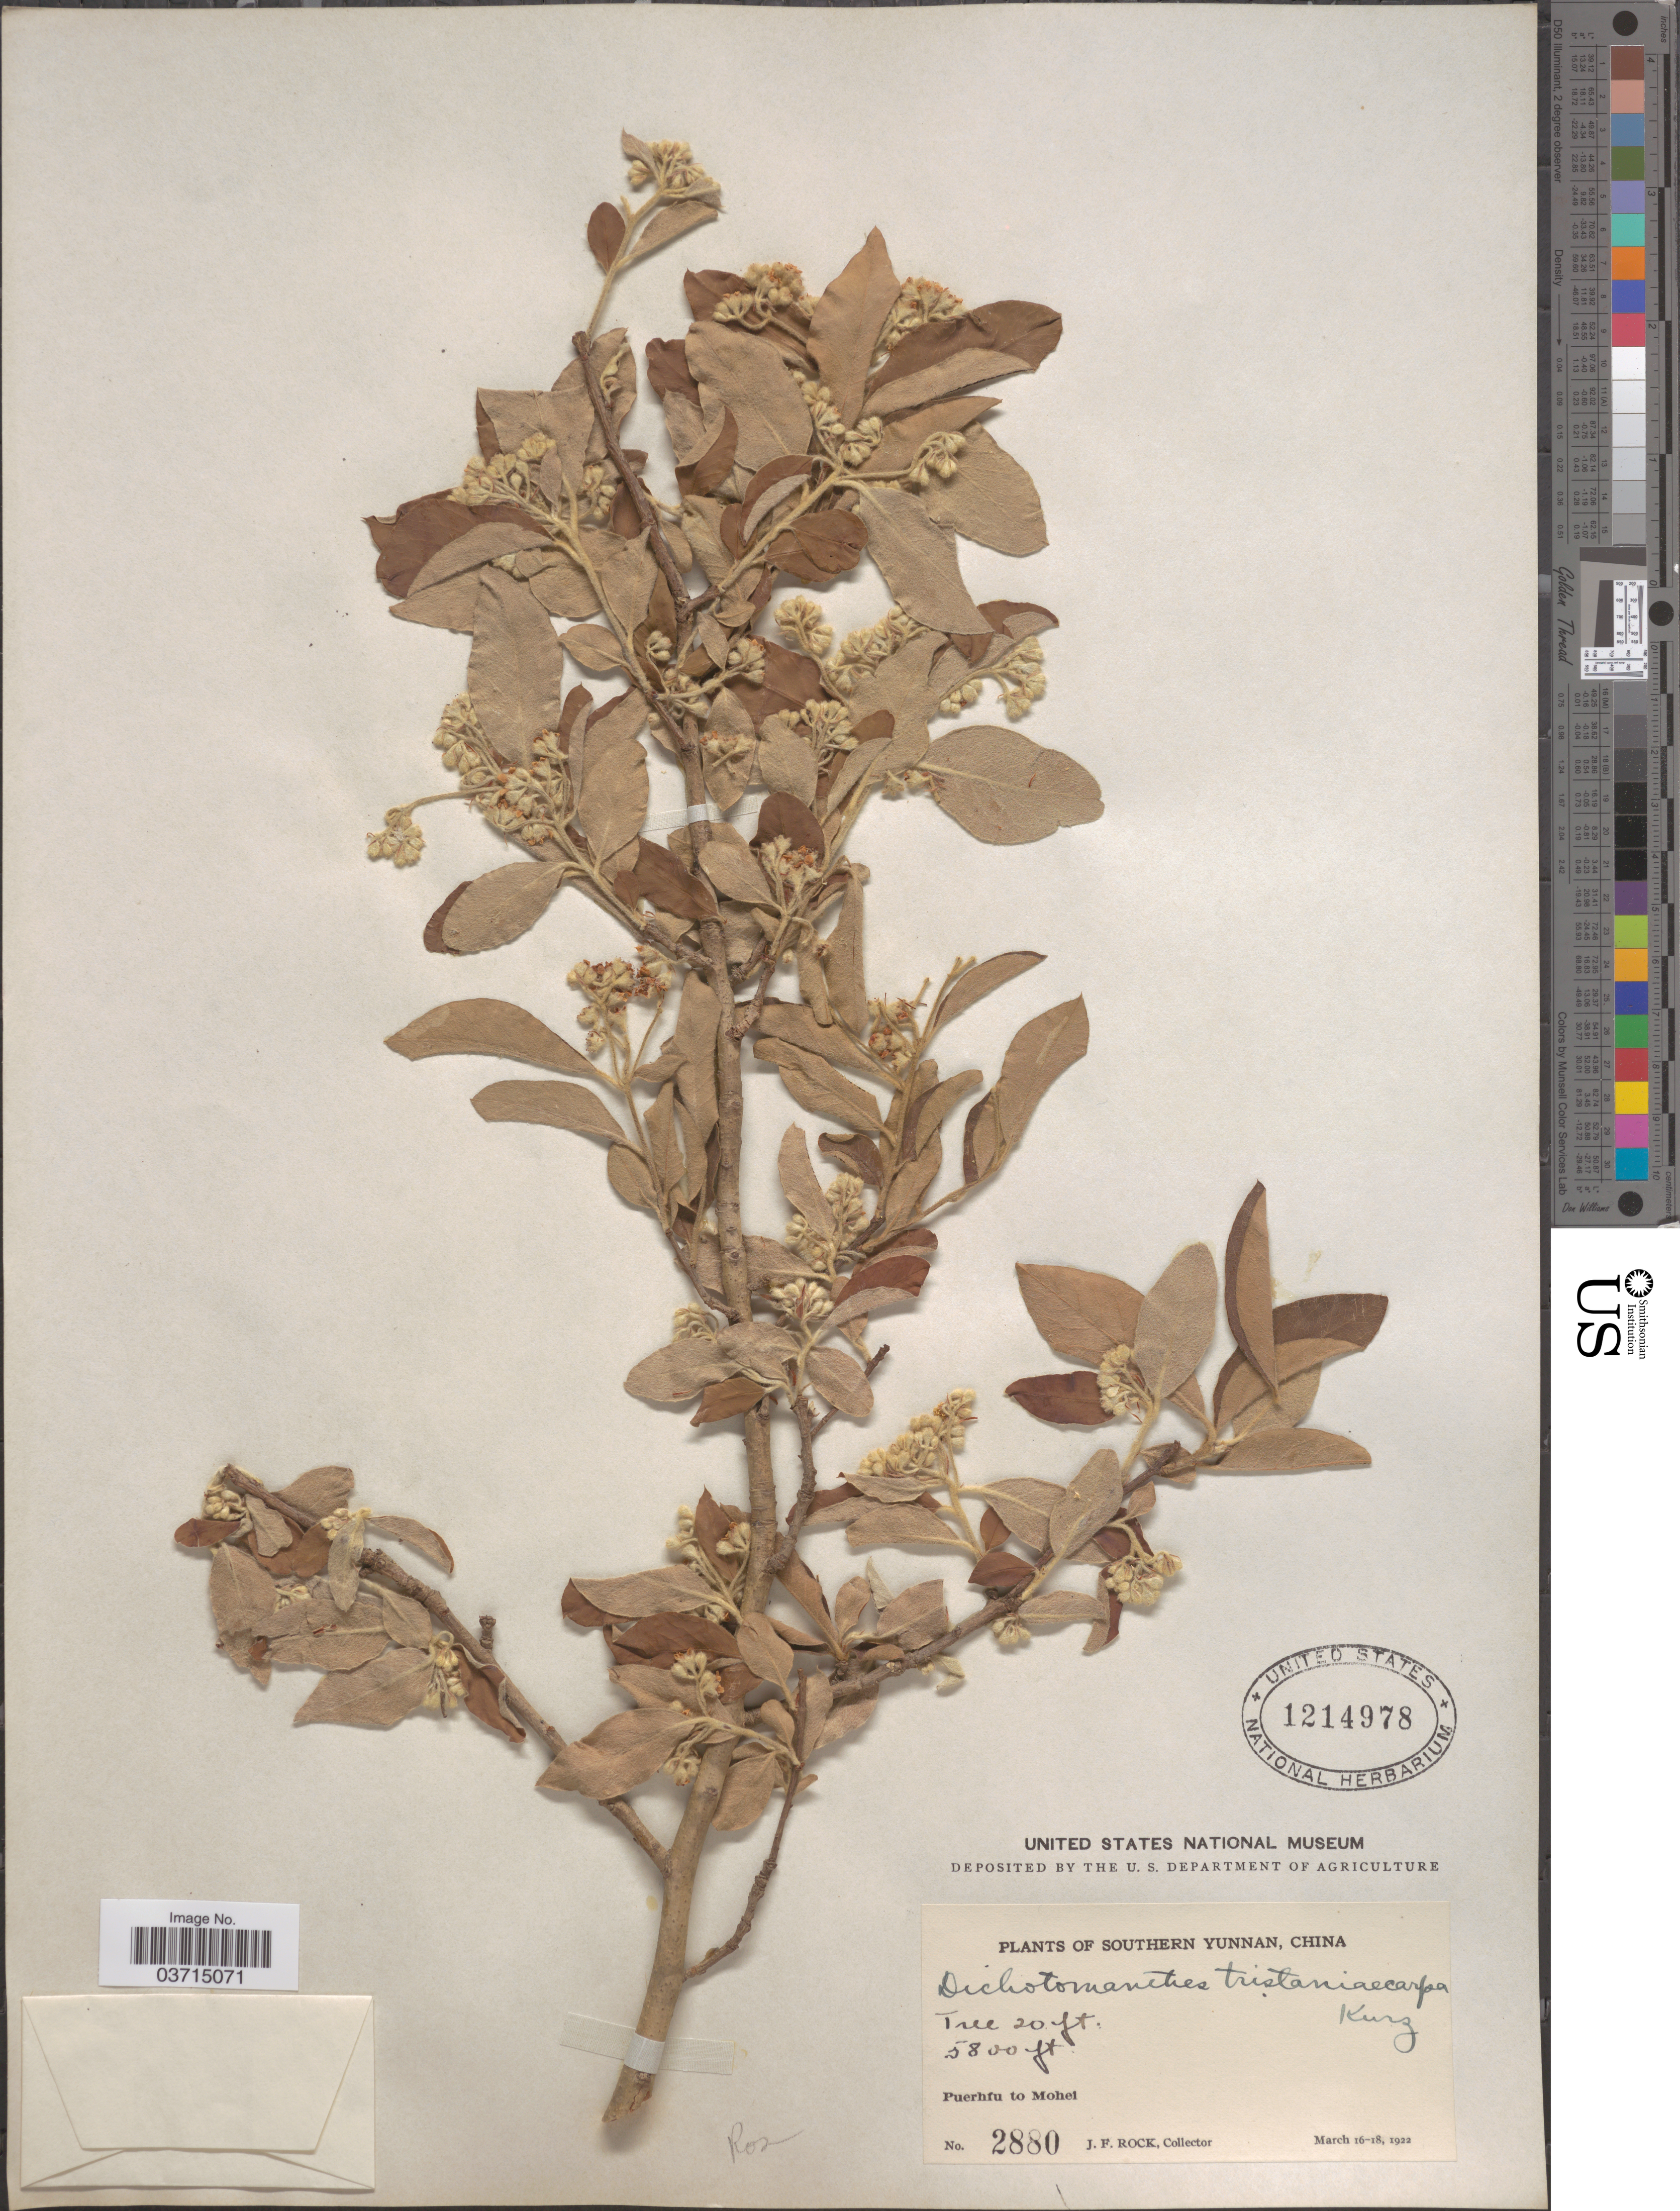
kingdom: Plantae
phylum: Tracheophyta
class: Magnoliopsida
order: Rosales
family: Rosaceae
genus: Dichotomanthes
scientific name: Dichotomanthes sp.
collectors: J. Rock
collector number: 2880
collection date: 1922-03-16/1922-03-18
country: China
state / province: Yunnan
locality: Southern Yunnan. Puerhfu to Mohei.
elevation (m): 1768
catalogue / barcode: US 1214978